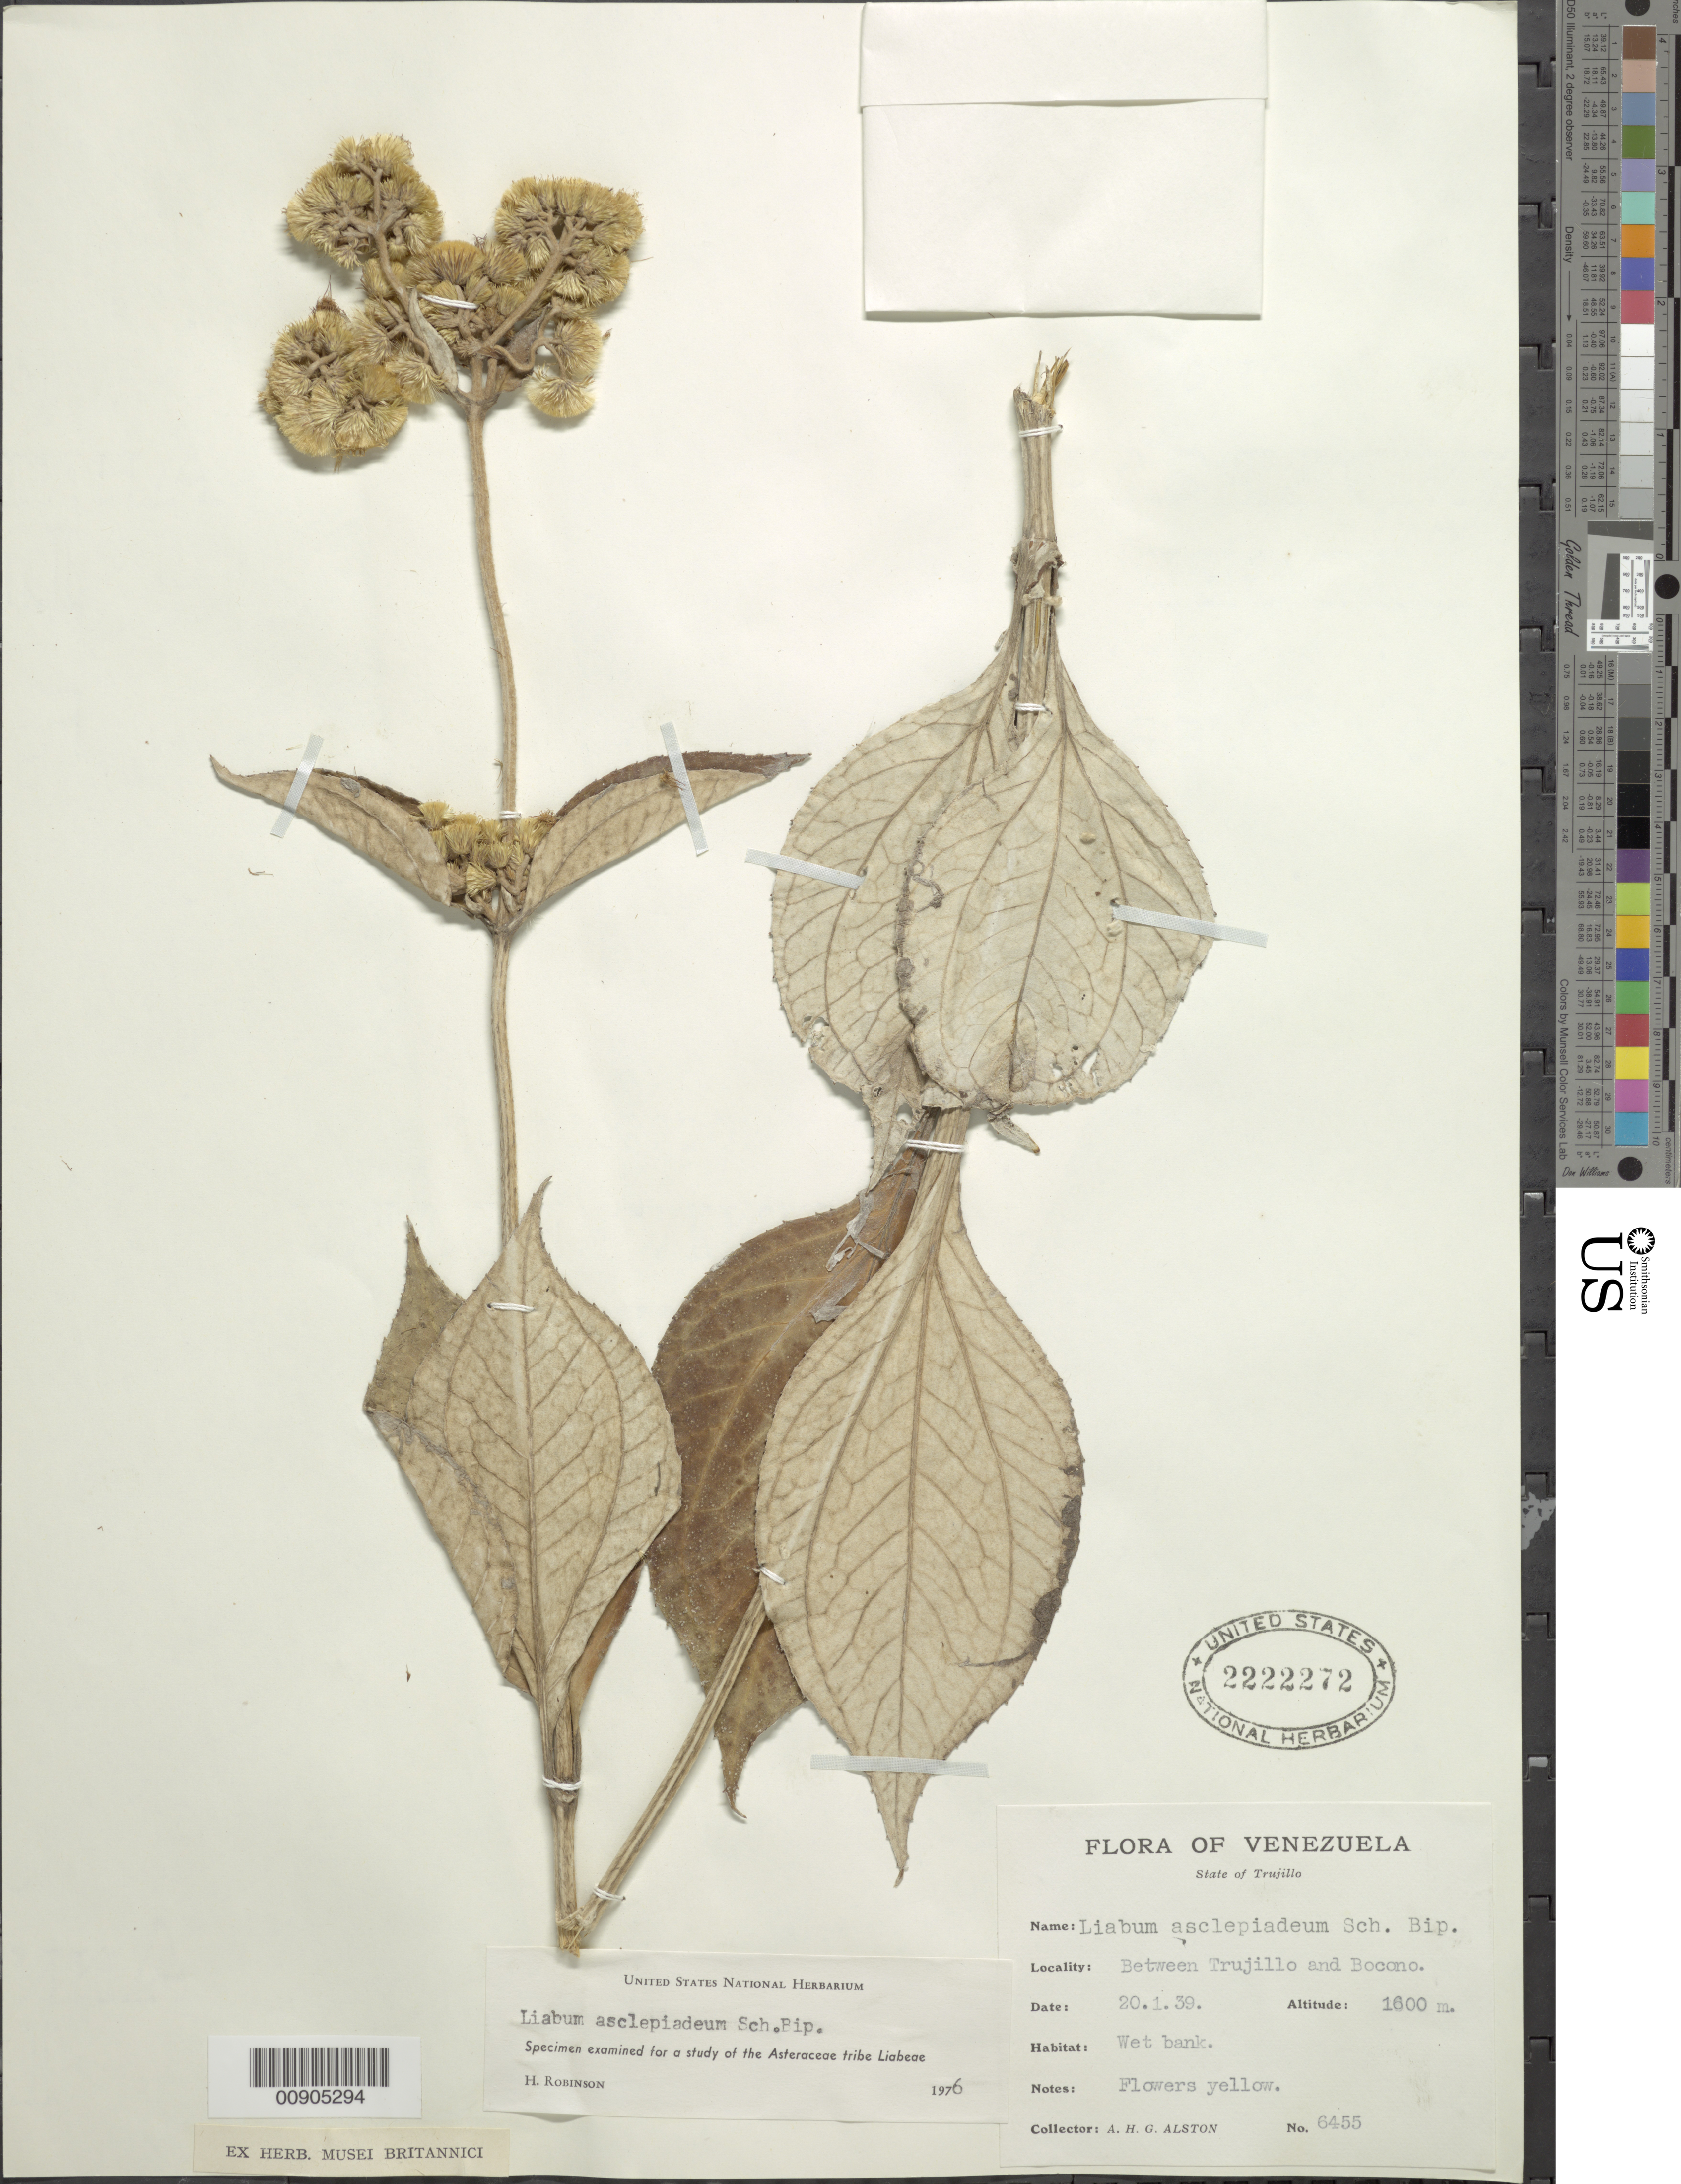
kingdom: Plantae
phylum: Tracheophyta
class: Magnoliopsida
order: Asterales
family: Asteraceae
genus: Liabum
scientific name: Liabum asclepiadeum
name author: Sch. Bip.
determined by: Robinson, Harold E., (US)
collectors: A. H. Alston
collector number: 6455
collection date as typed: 20-Jan-39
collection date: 1939-01-20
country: Venezuela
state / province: Trujillo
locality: Trujillo to Bocono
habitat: Wet bank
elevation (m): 1600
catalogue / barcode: US 2222272